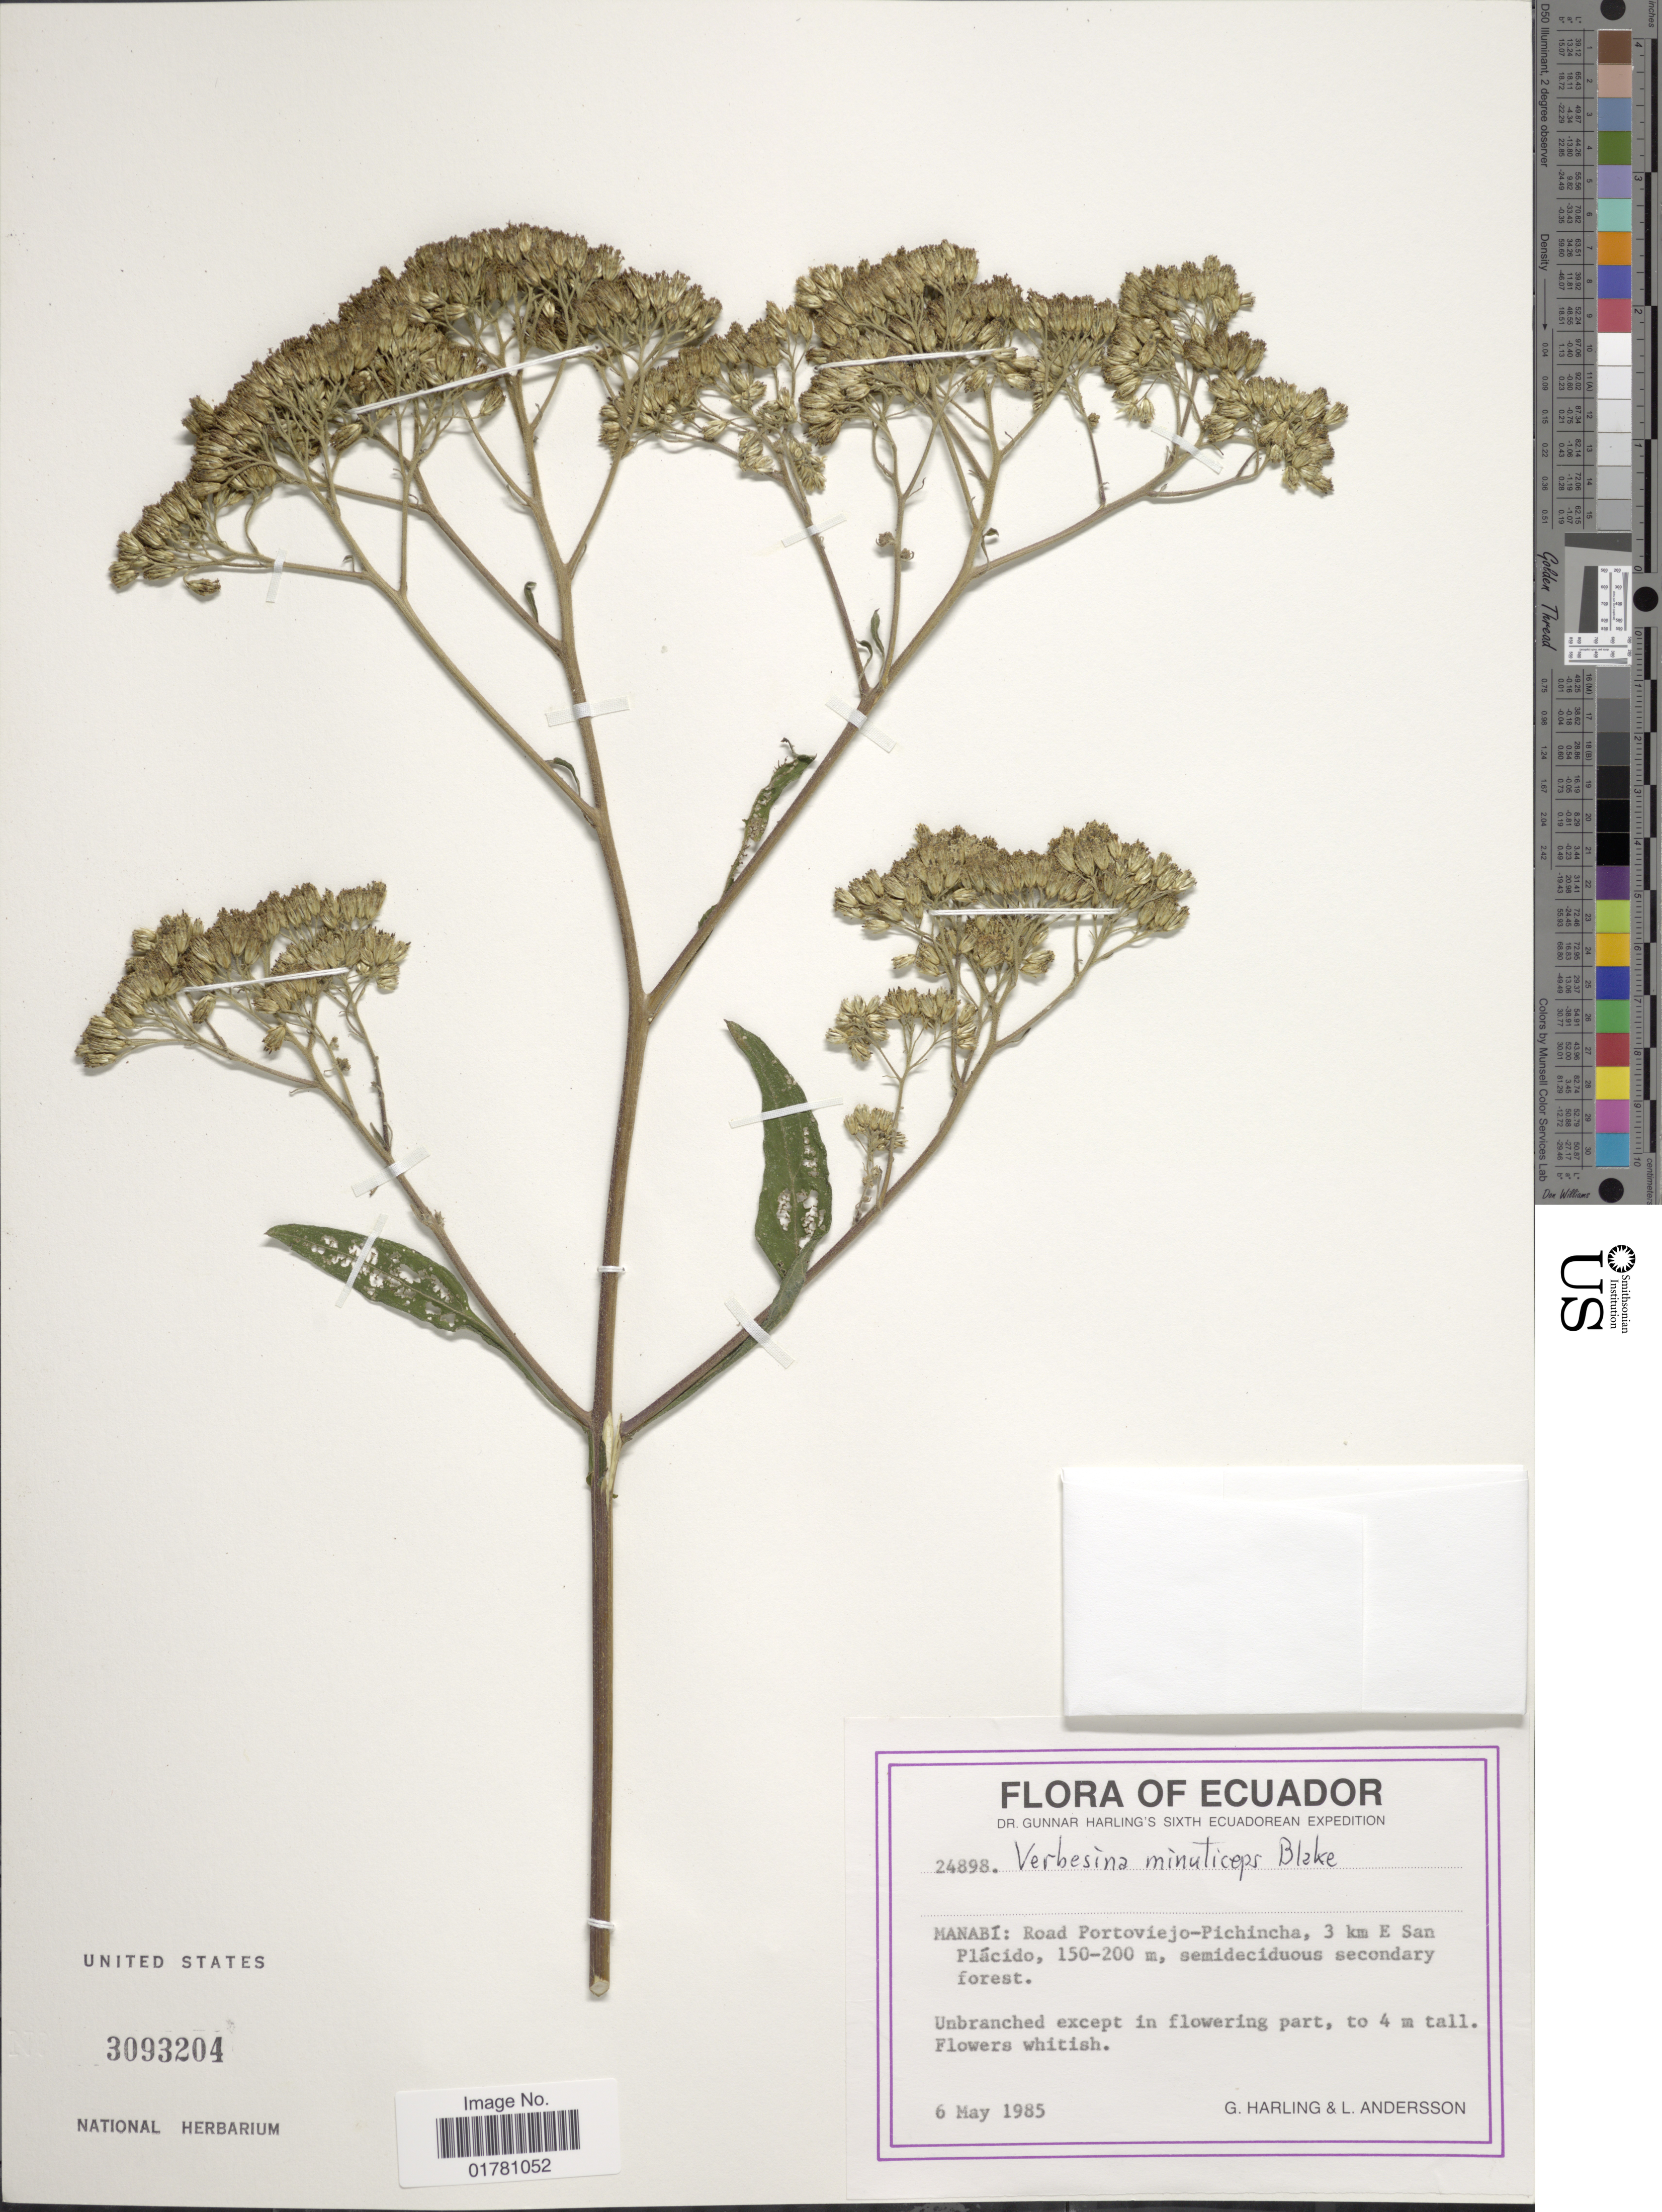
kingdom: Plantae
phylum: Tracheophyta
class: Magnoliopsida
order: Asterales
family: Asteraceae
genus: Verbesina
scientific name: Verbesina minuticeps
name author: S.F. Blake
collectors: G. Harling & L. Andersson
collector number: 24898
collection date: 1985-05-06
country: Ecuador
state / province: Manabí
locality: Road Portoviejo-Pichincha, 3 km E San Plácido, semideciduous secondary forest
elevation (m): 150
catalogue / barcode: US 3093204